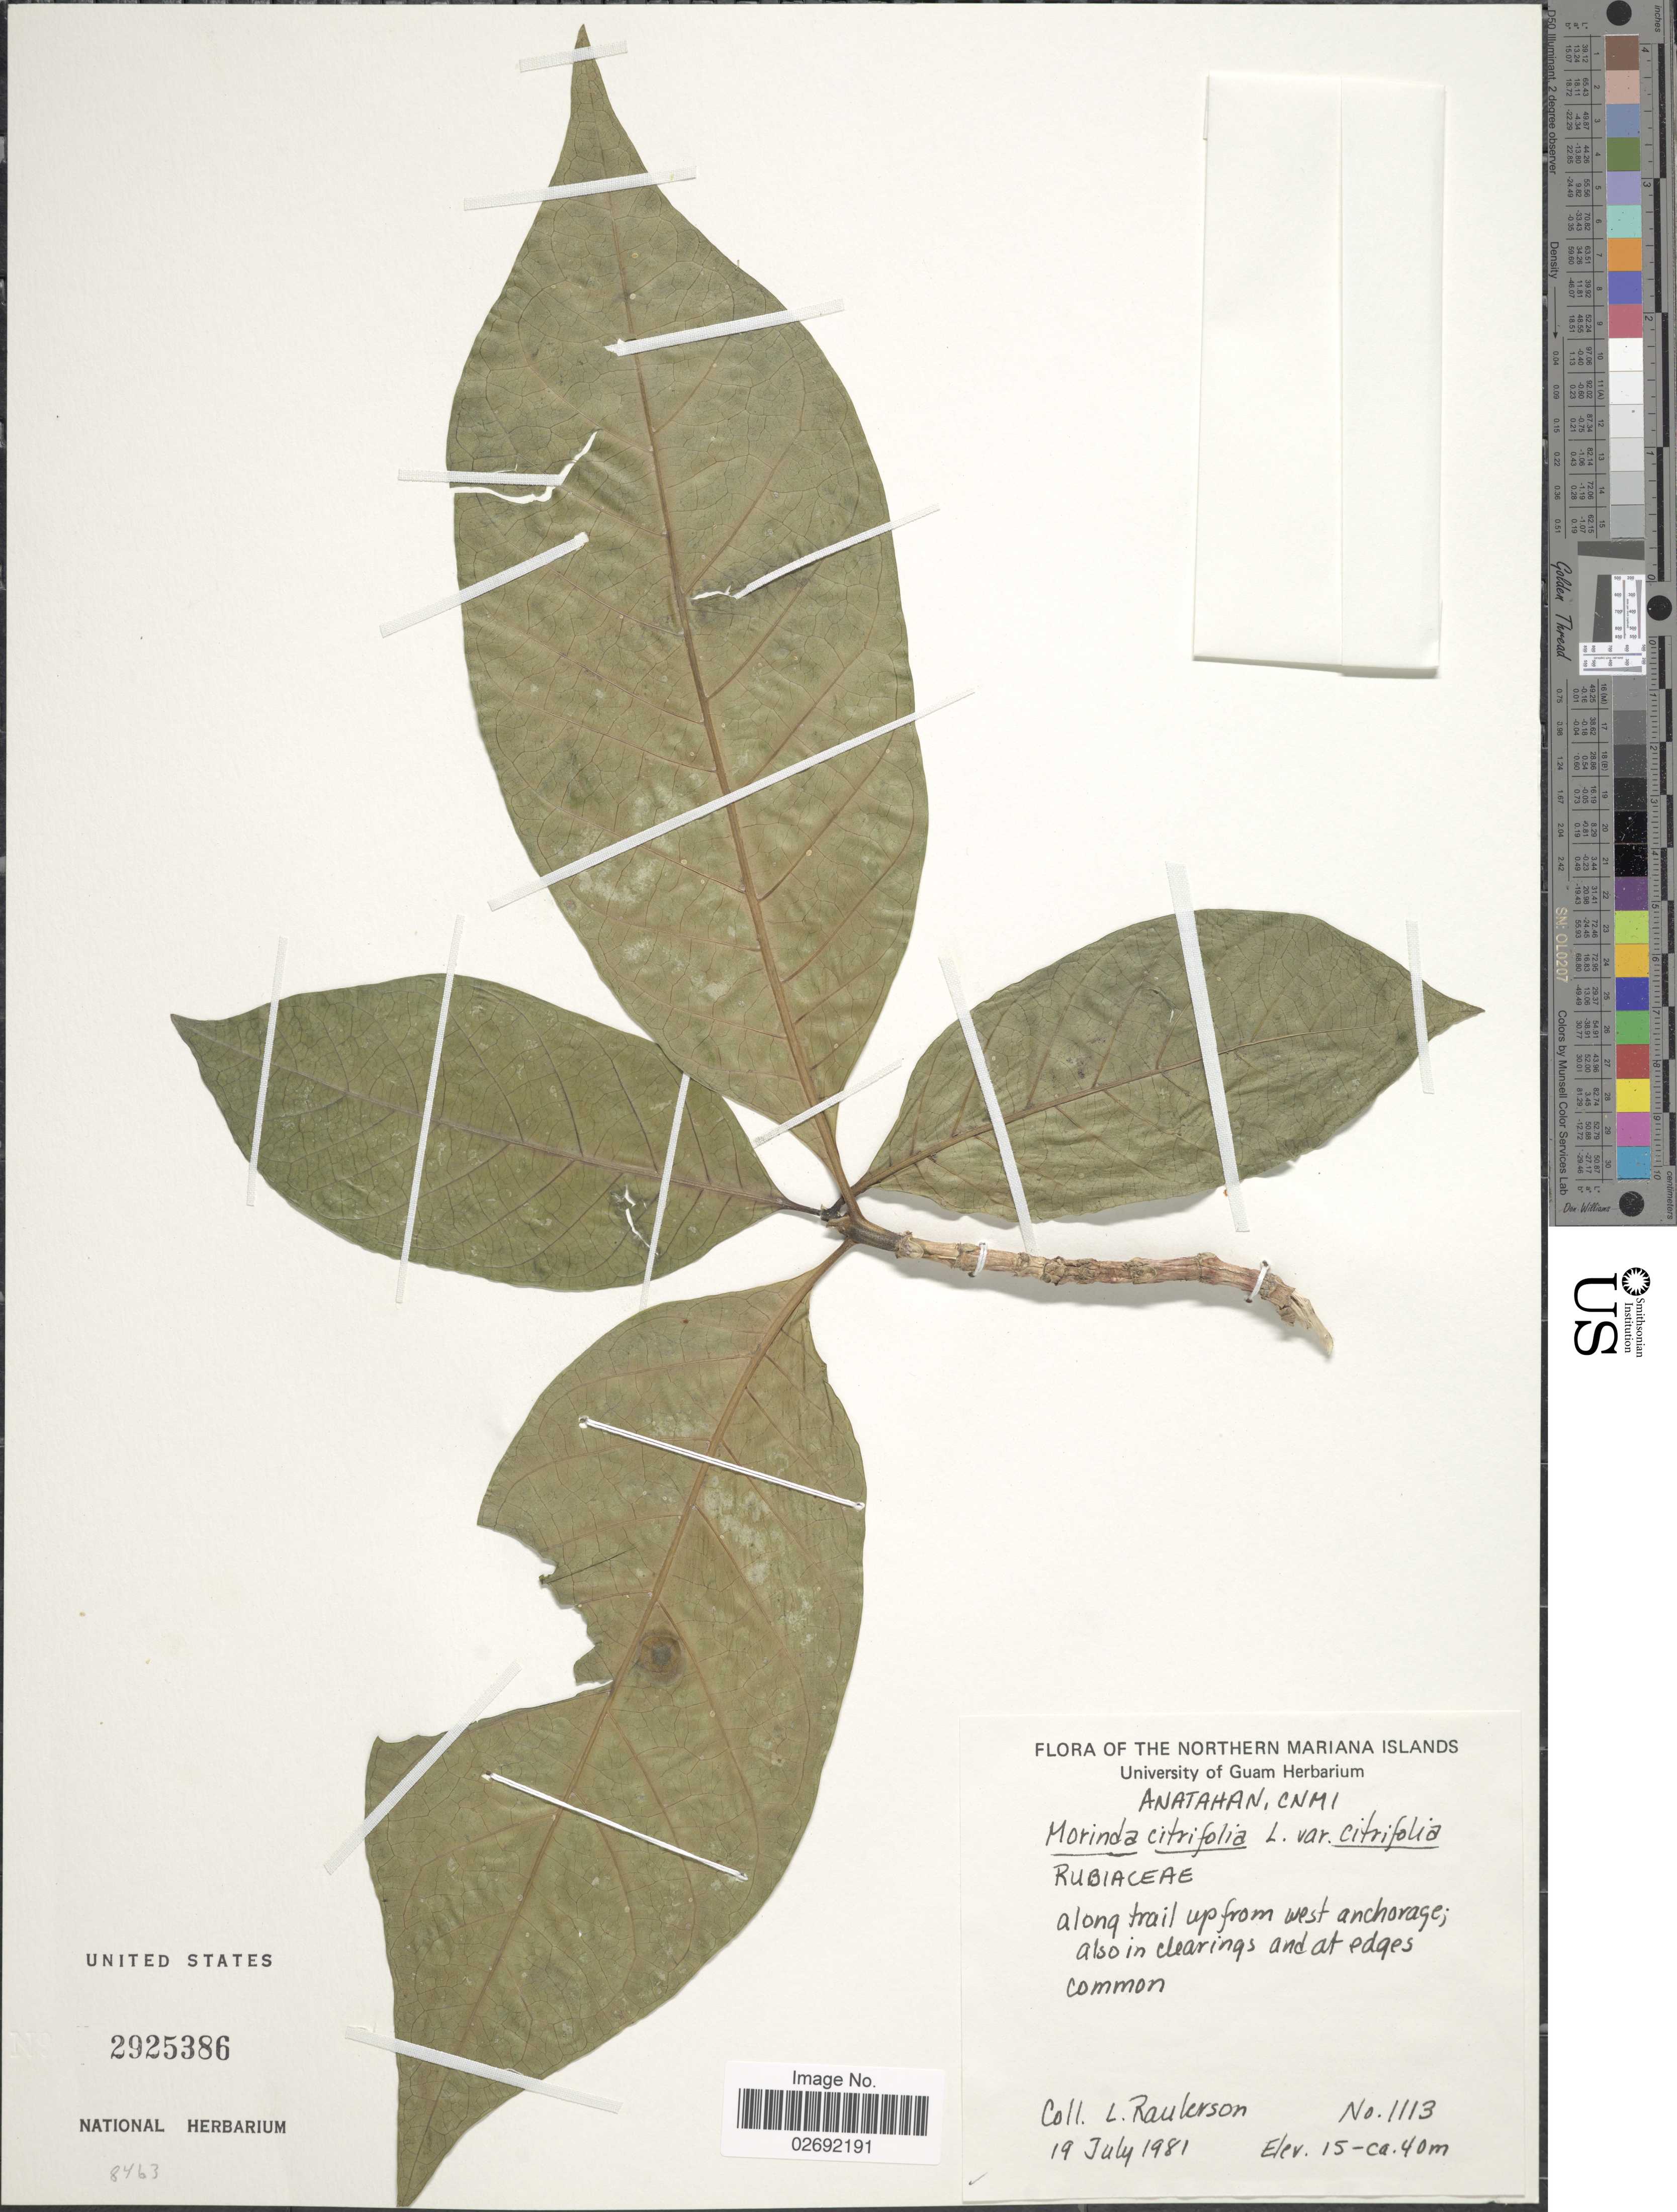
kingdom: Plantae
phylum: Tracheophyta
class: Magnoliopsida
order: Gentianales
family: Rubiaceae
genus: Morinda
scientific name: Morinda citrifolia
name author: L.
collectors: L. Raulerson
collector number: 1113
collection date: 1981-07-19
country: Northern Mariana Islands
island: Anatahan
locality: Anatahan, CNMI. Along trail up from west anchorage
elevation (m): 15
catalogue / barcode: US 2825389